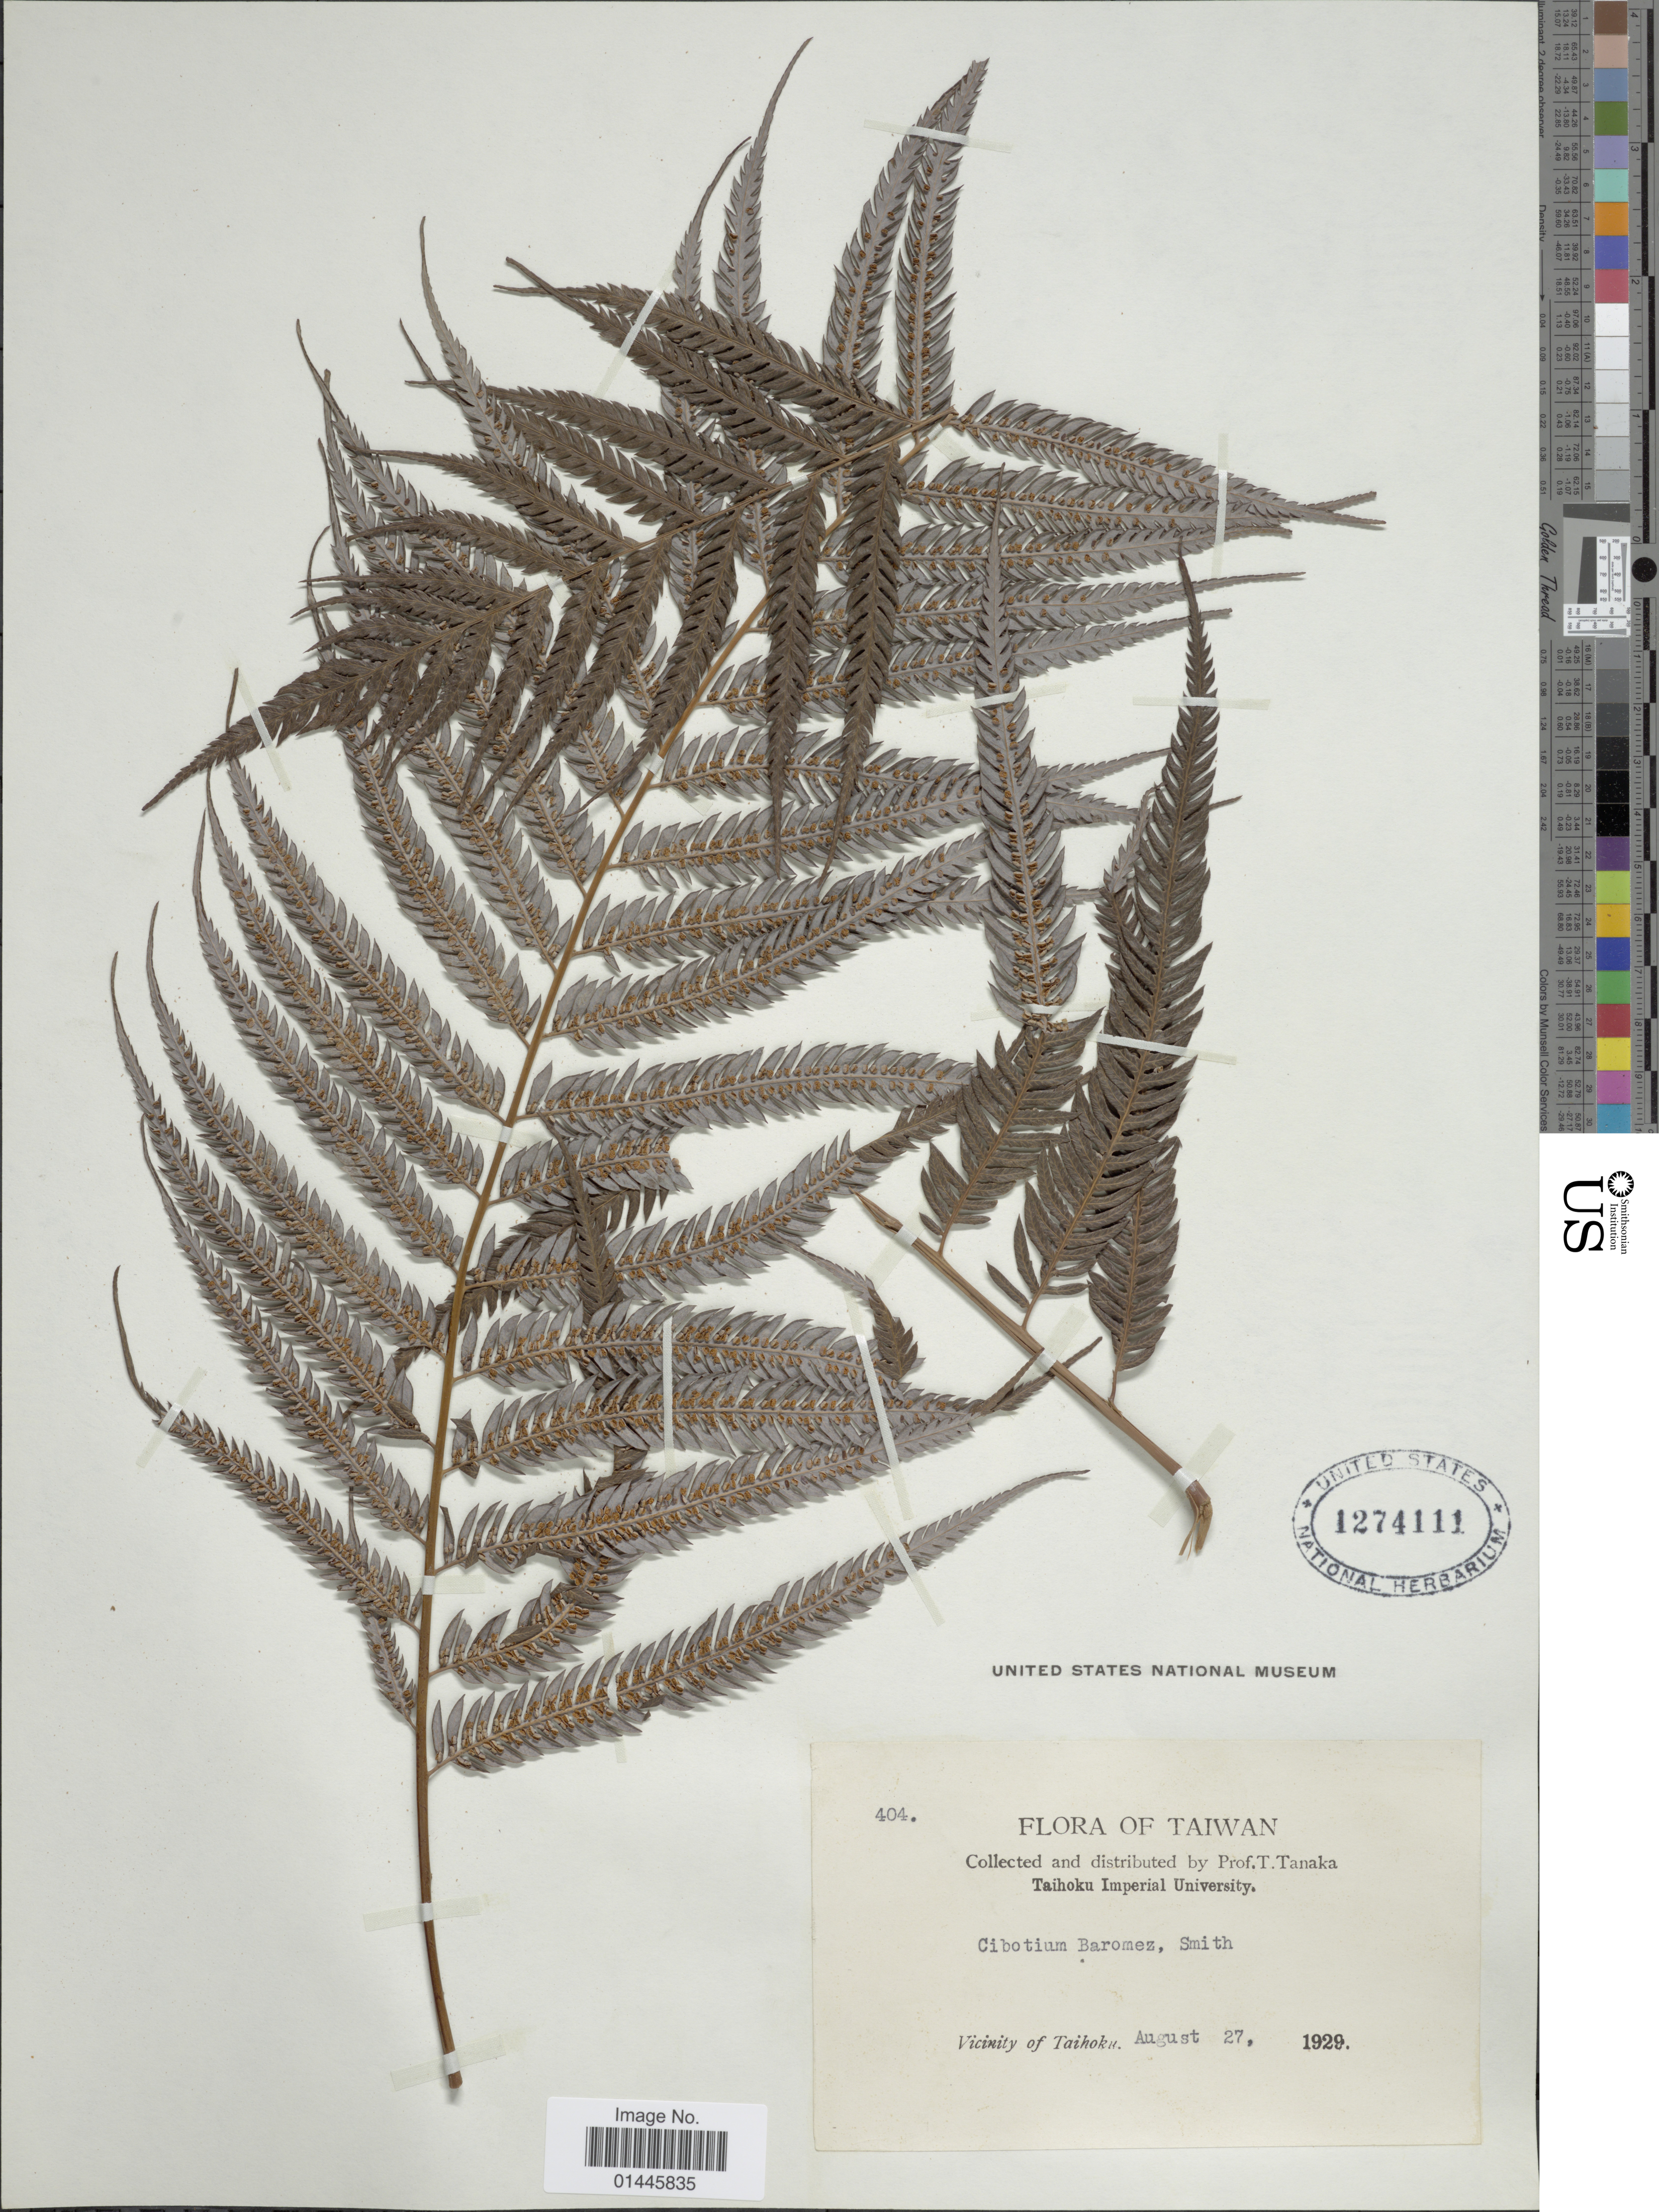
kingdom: Plantae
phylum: Tracheophyta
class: Polypodiopsida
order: Cyatheales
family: Cibotiaceae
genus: Cibotium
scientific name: Cibotium barometz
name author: (L.) J. Sm.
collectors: T. Tanaka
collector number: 404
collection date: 1929-08-27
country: Taiwan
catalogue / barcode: US 1274111